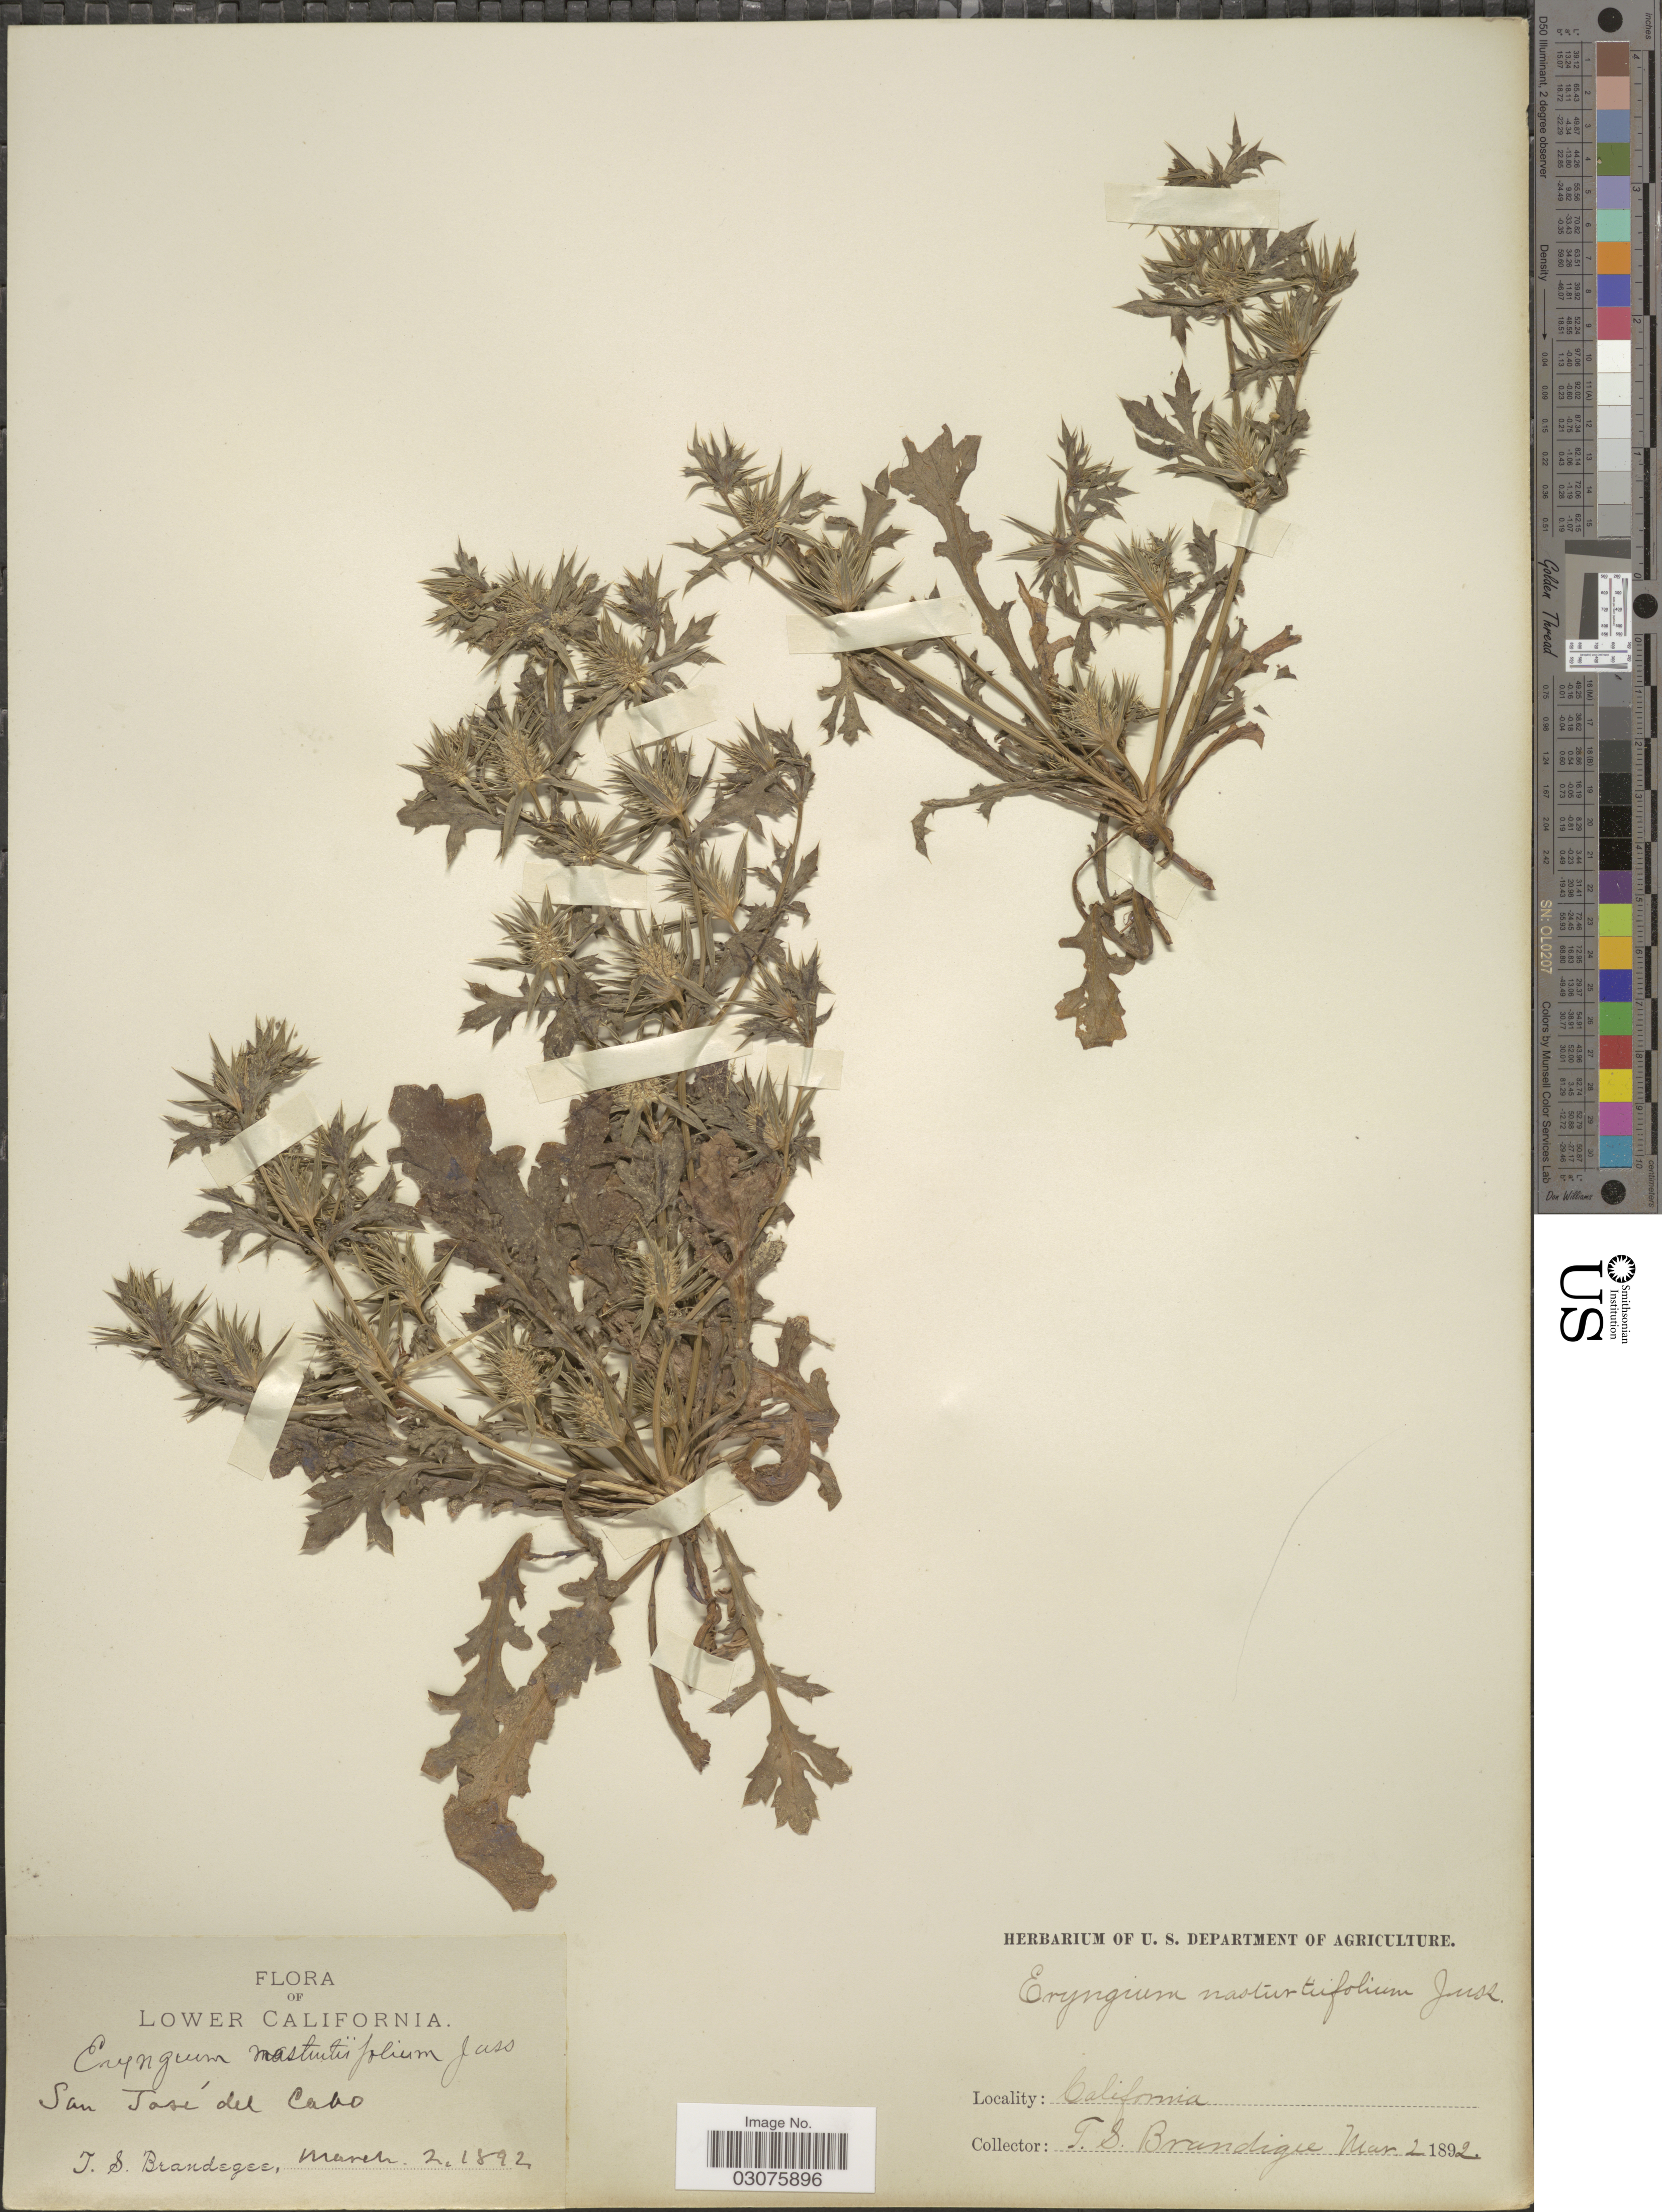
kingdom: Plantae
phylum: Tracheophyta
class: Magnoliopsida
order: Apiales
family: Apiaceae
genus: Eryngium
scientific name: Eryngium nasturtiifolium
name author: Juss. ex F. Delaroche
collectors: T. S. Brandegee (herbarium)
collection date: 1892-03-02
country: Mexico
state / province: Baja California Sur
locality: Lower California. San José del Cabo.